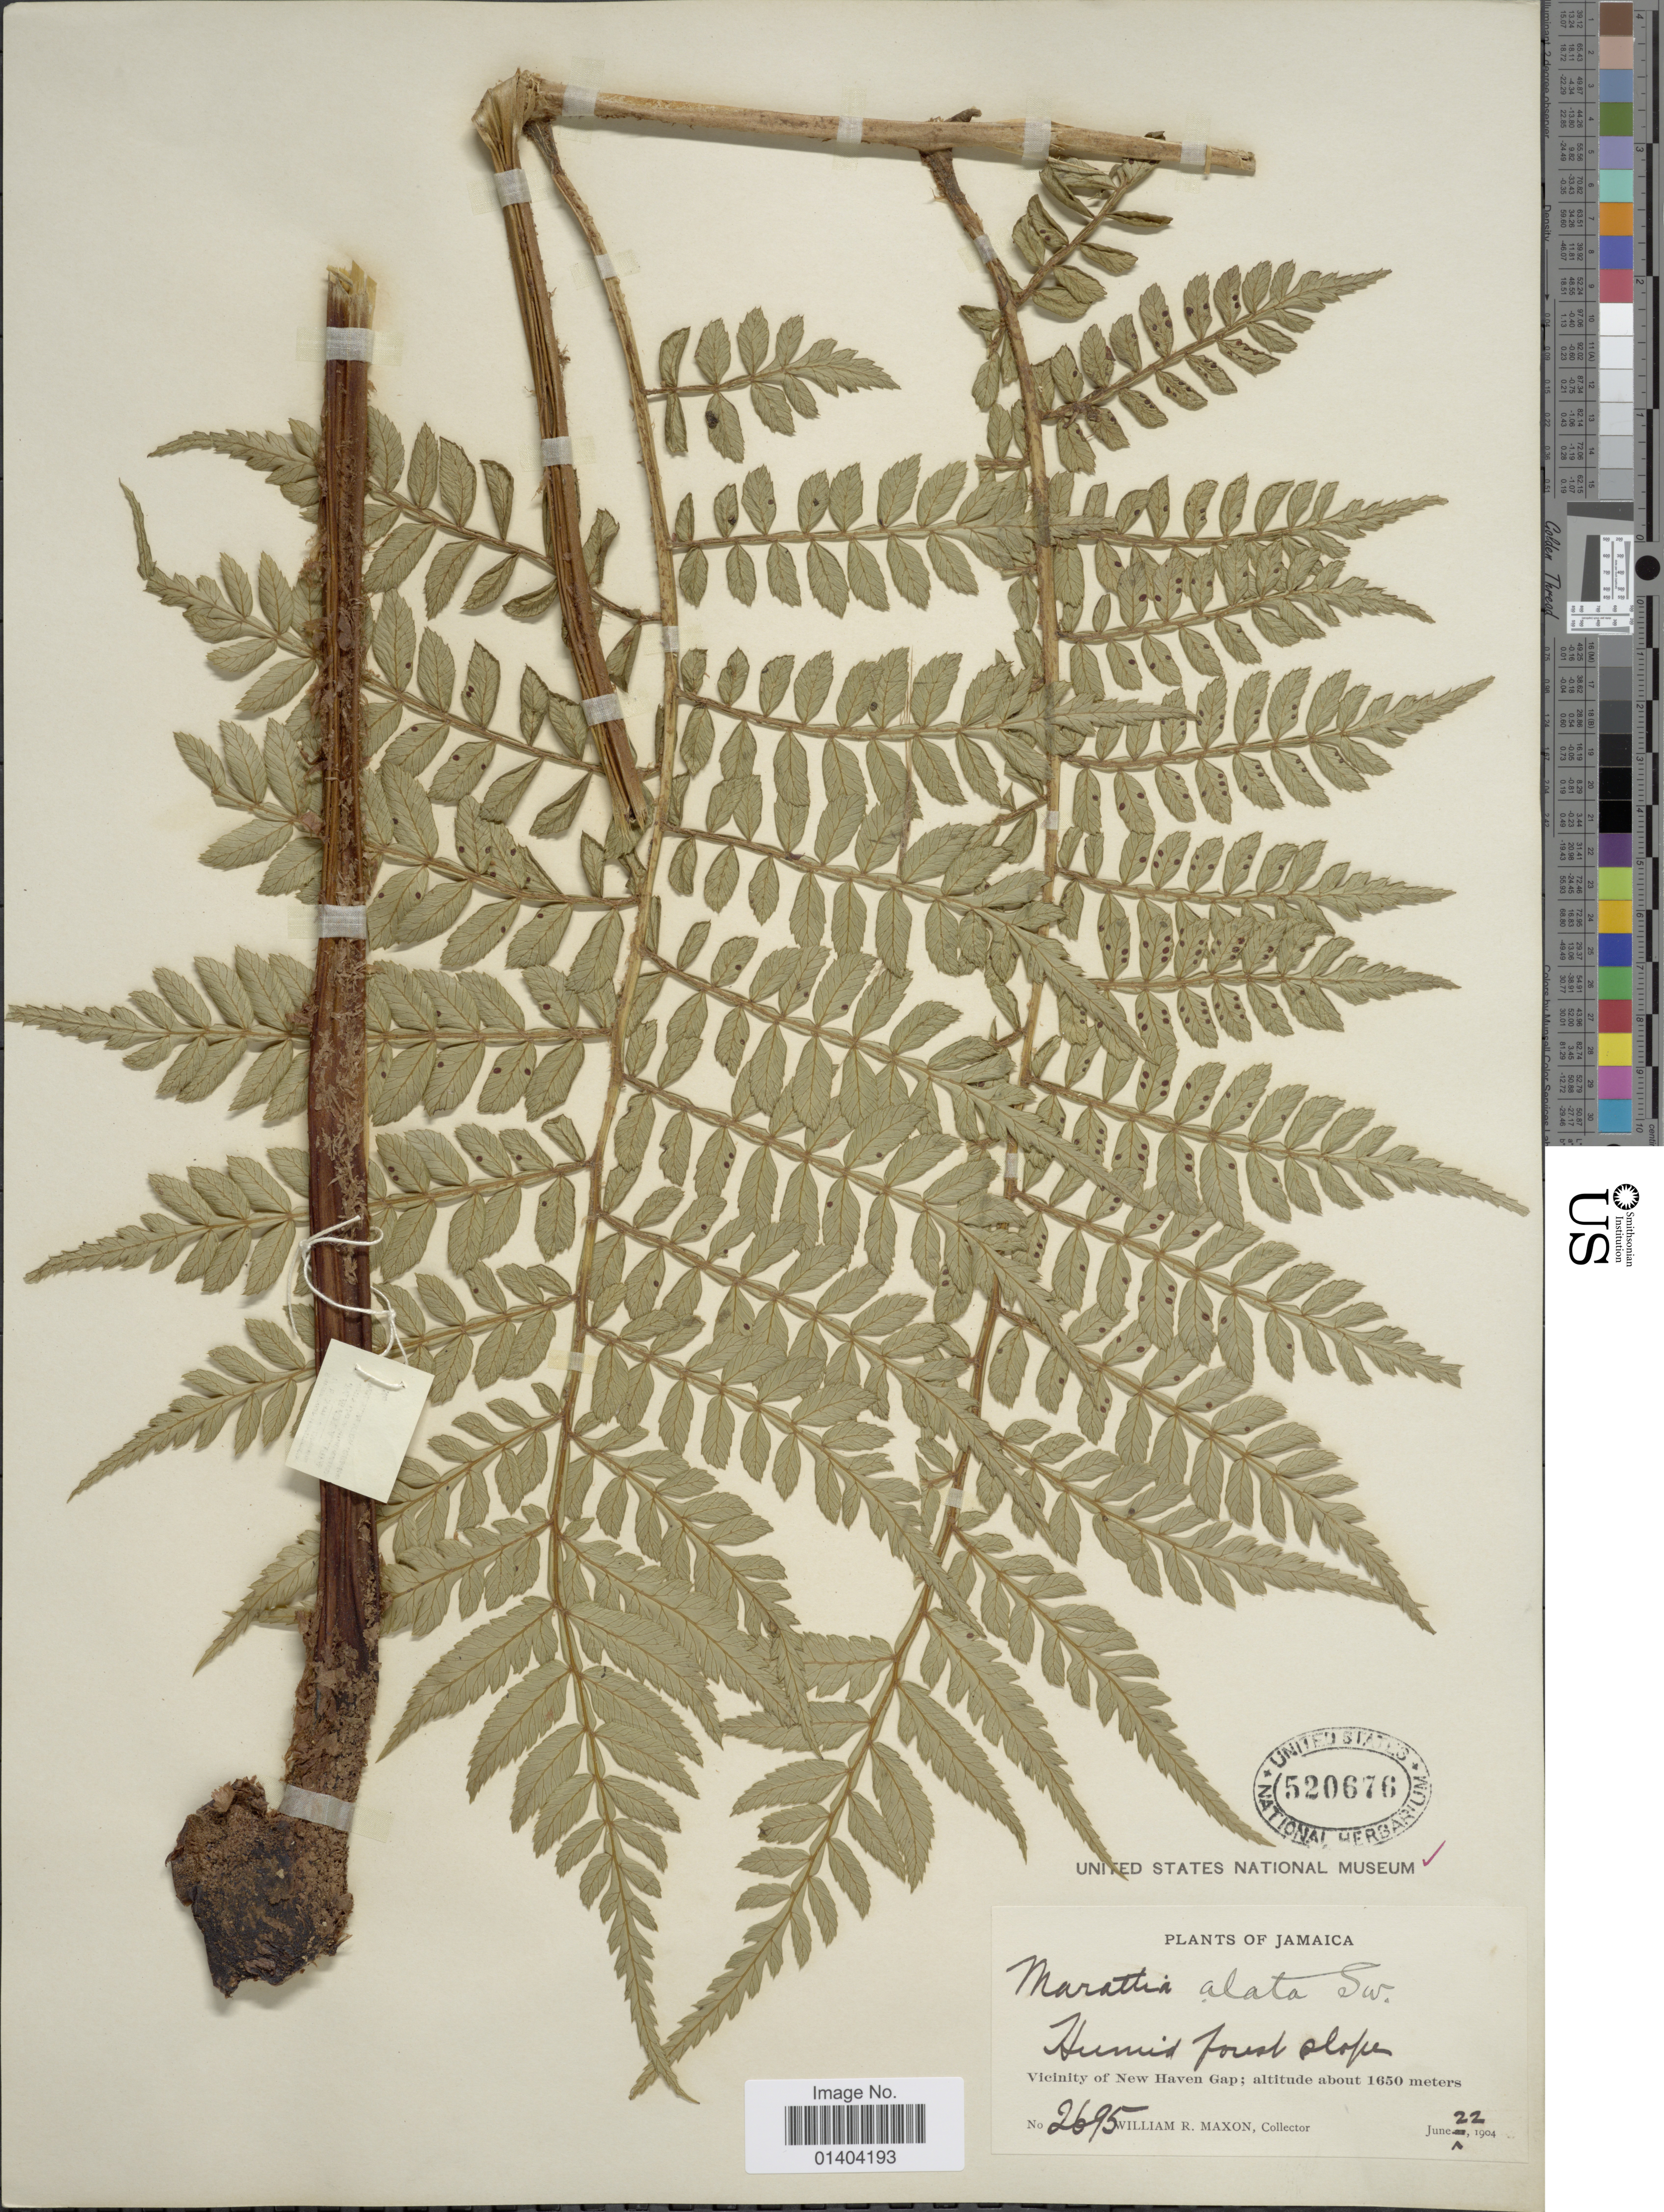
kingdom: Plantae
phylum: Tracheophyta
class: Polypodiopsida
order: Marattiales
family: Marattiaceae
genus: Marattia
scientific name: Marattia alata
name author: Sw.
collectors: W. R. Maxon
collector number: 2695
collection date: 1904-06-22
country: Jamaica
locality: Vicinity of New Haven Gap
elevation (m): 1650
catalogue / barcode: US 520676